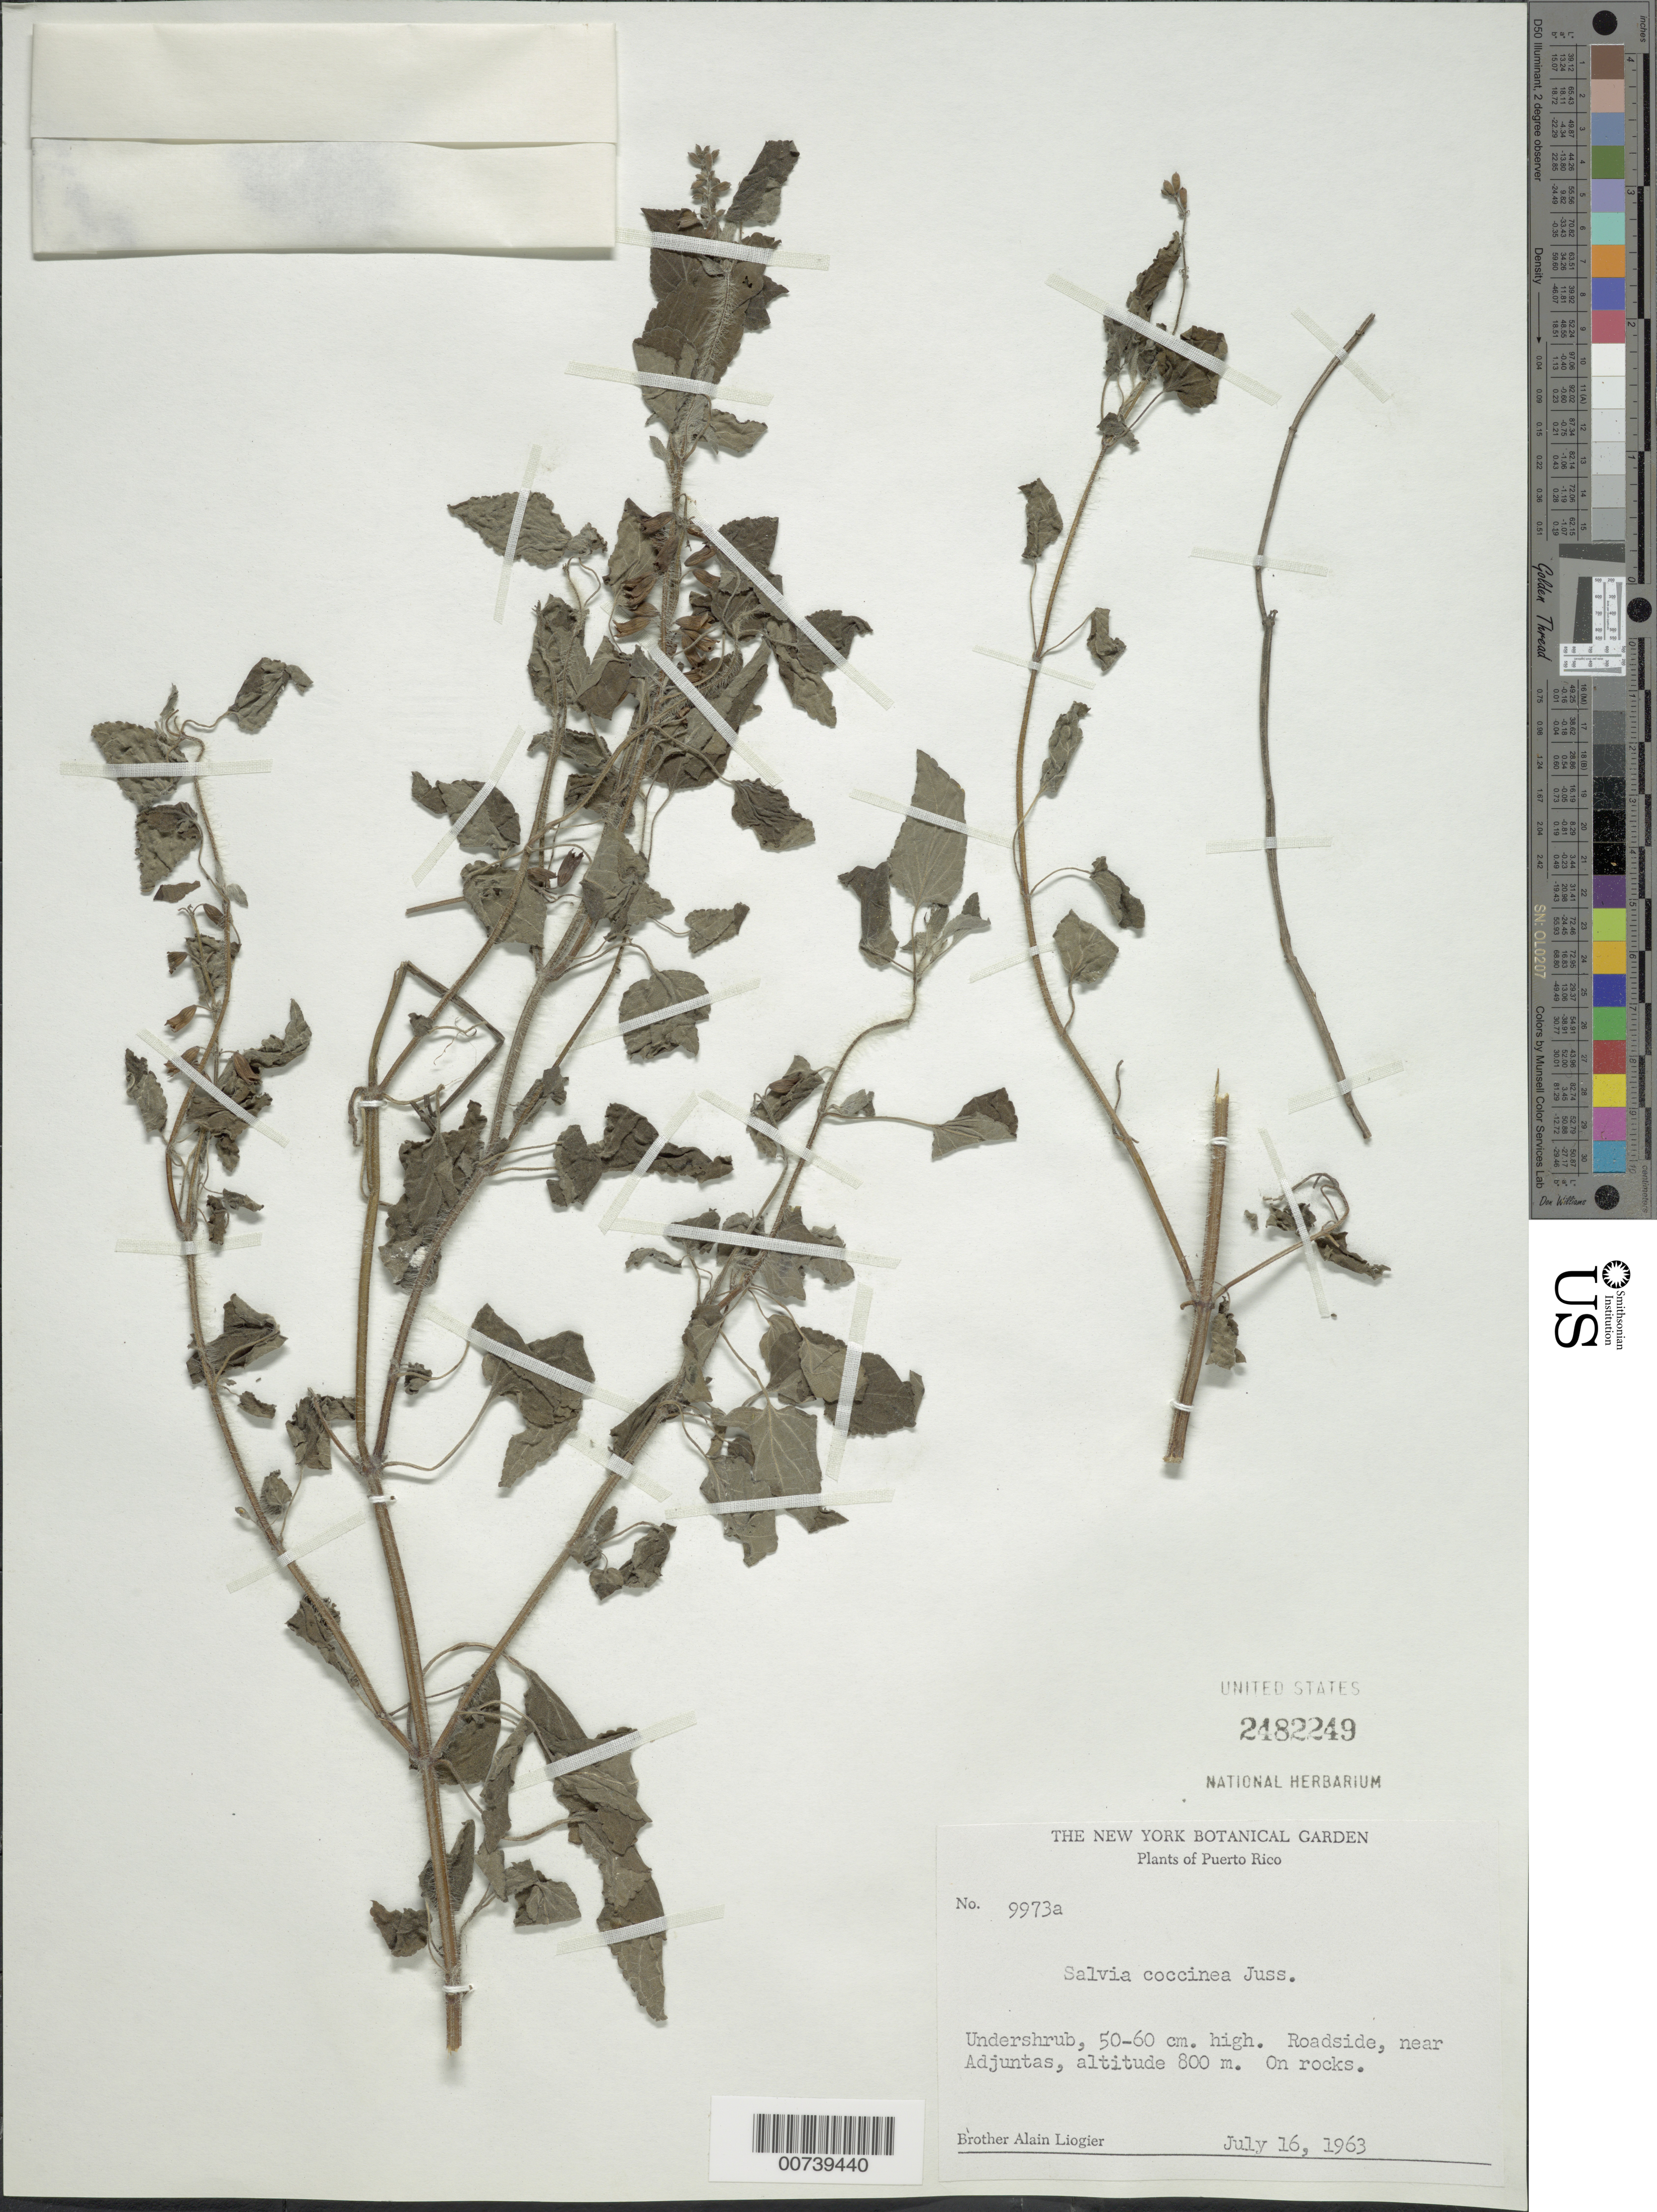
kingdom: Plantae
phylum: Tracheophyta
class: Magnoliopsida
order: Lamiales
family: Lamiaceae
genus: Salvia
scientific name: Salvia coccinea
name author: Buc'hoz ex Etl.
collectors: A. H. Liogier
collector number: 9973a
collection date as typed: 16 Jul 1963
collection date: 1963-07-16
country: Puerto Rico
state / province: Adjuntas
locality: Near Adjuntas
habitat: Roadside, on rocks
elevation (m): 800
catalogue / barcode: US 2482249